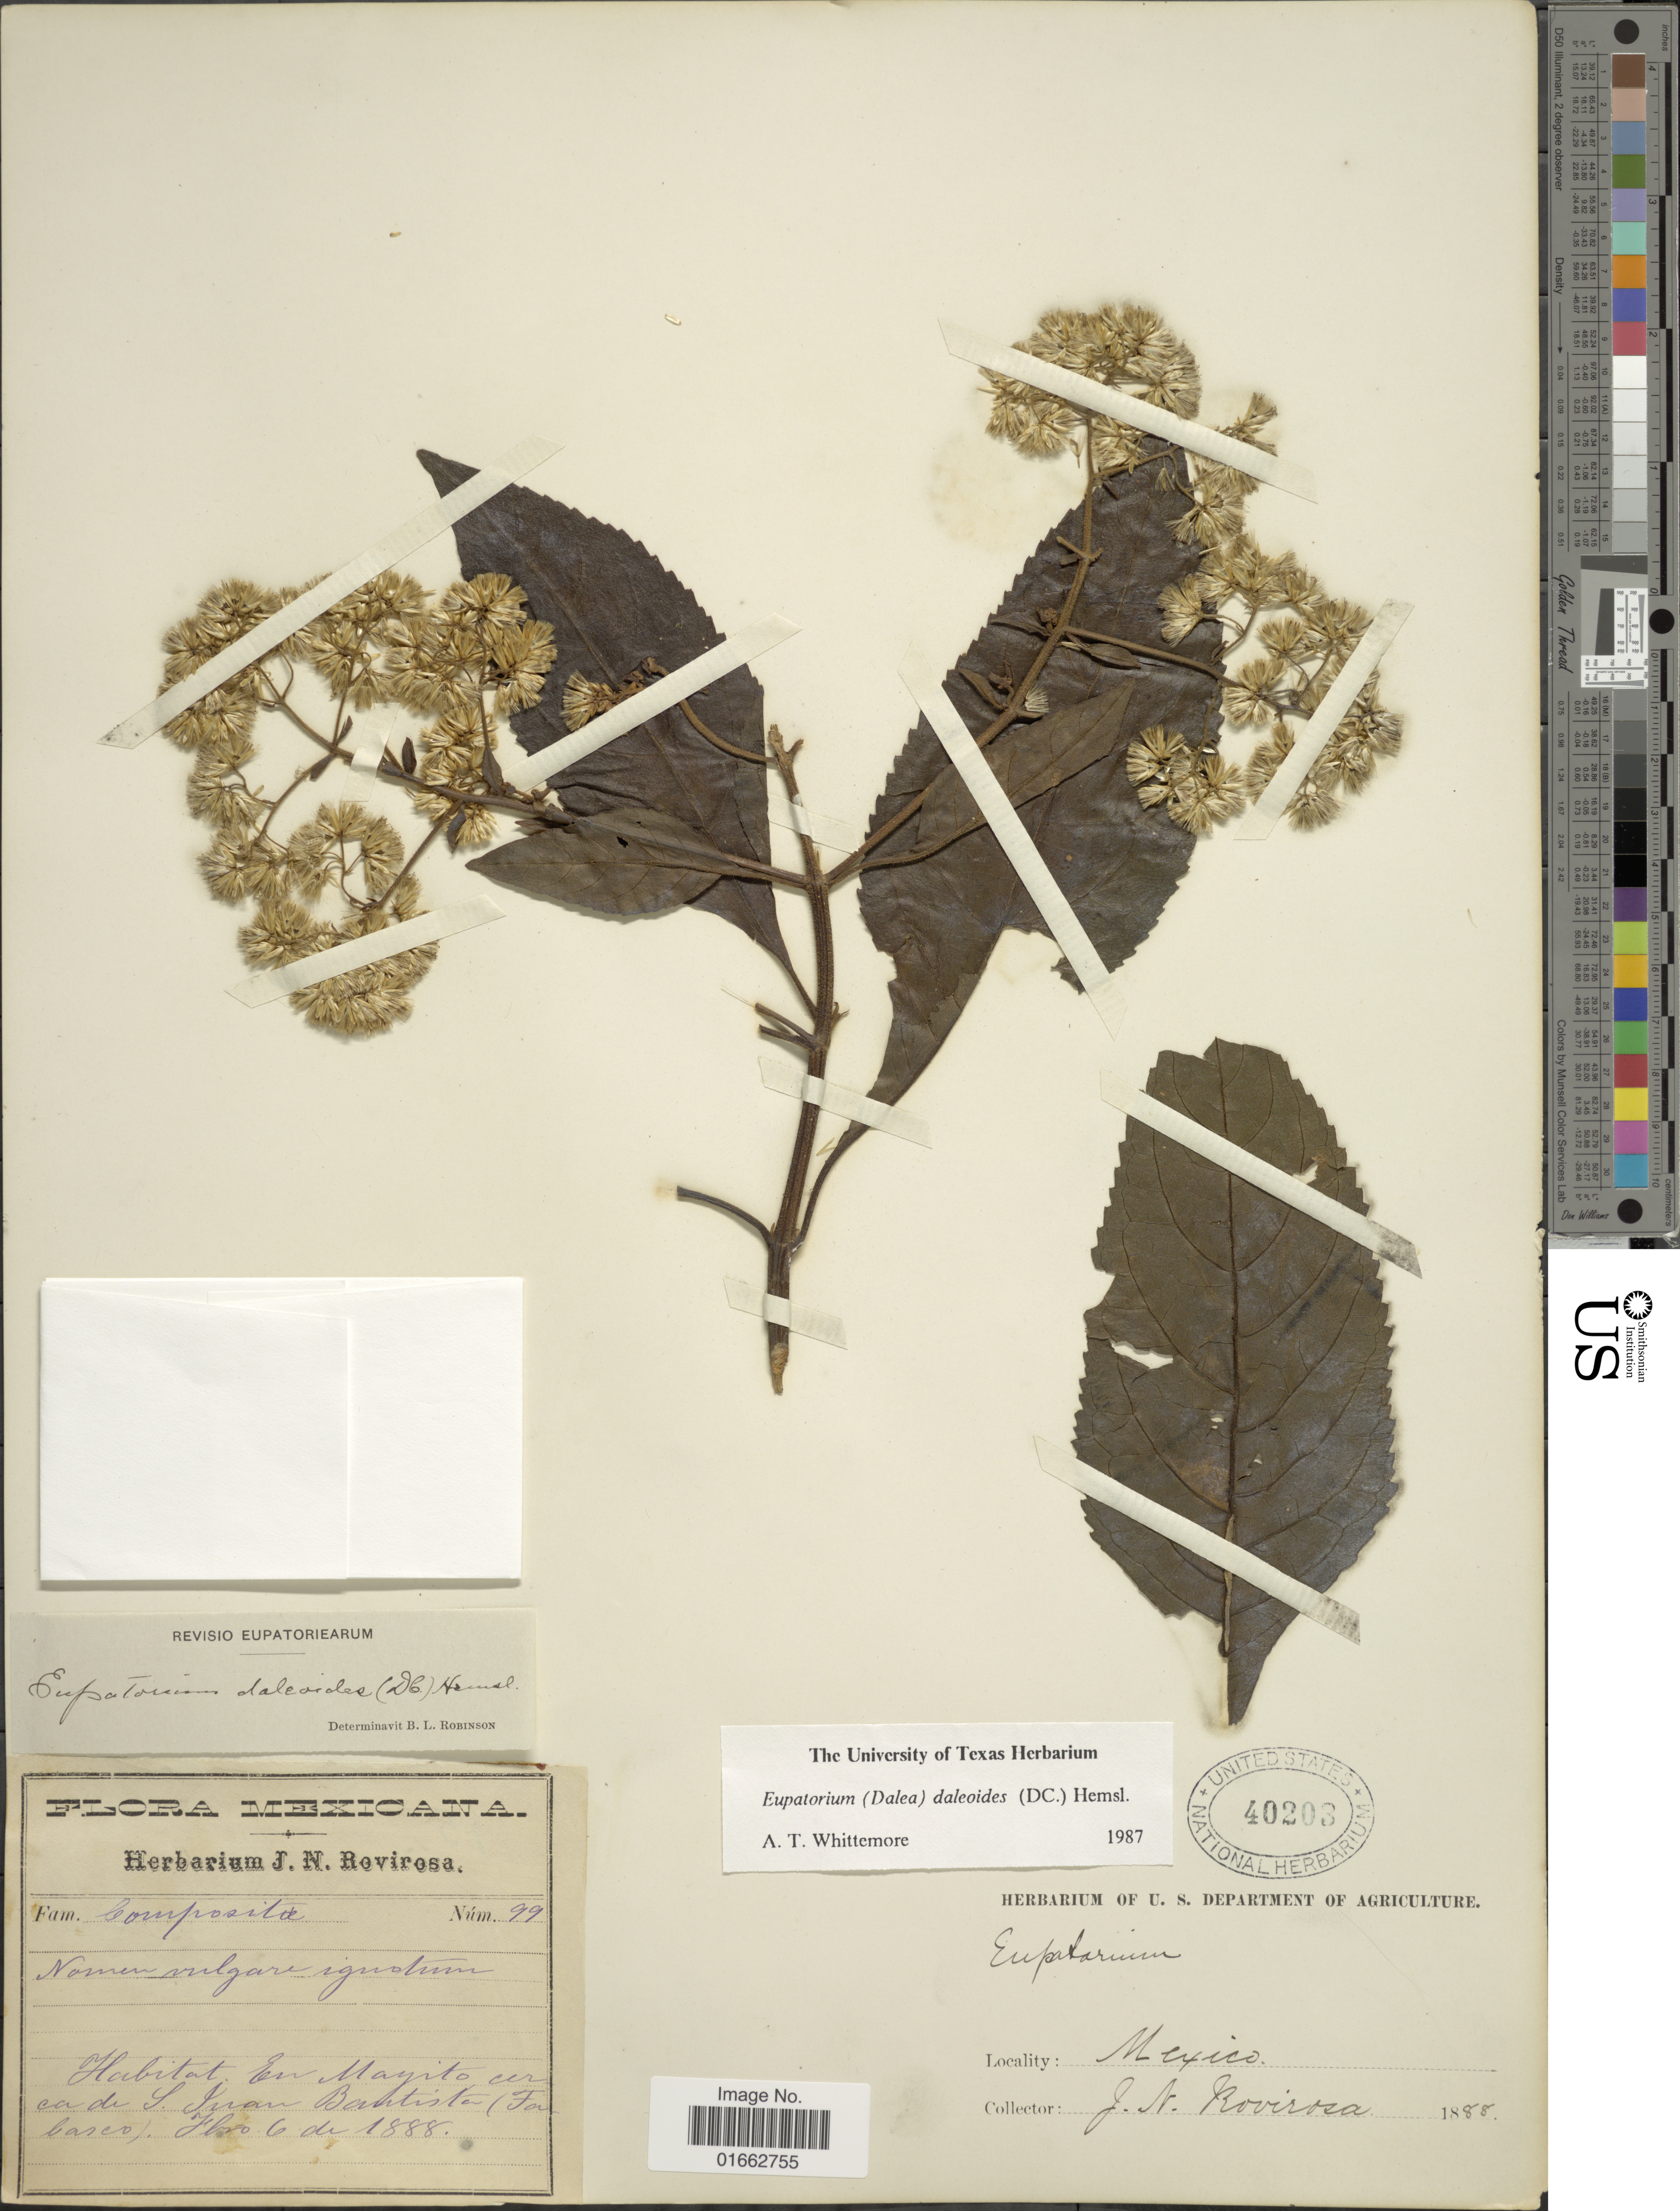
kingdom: Plantae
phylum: Tracheophyta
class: Magnoliopsida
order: Asterales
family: Asteraceae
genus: Critonia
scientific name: Critonia daleoides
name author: DC.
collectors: J. N. Rovirosa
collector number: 99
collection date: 1888-02-06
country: Mexico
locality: En Mayito cerca de S. Juan Bautista (Tabasco)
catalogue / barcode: US 40203